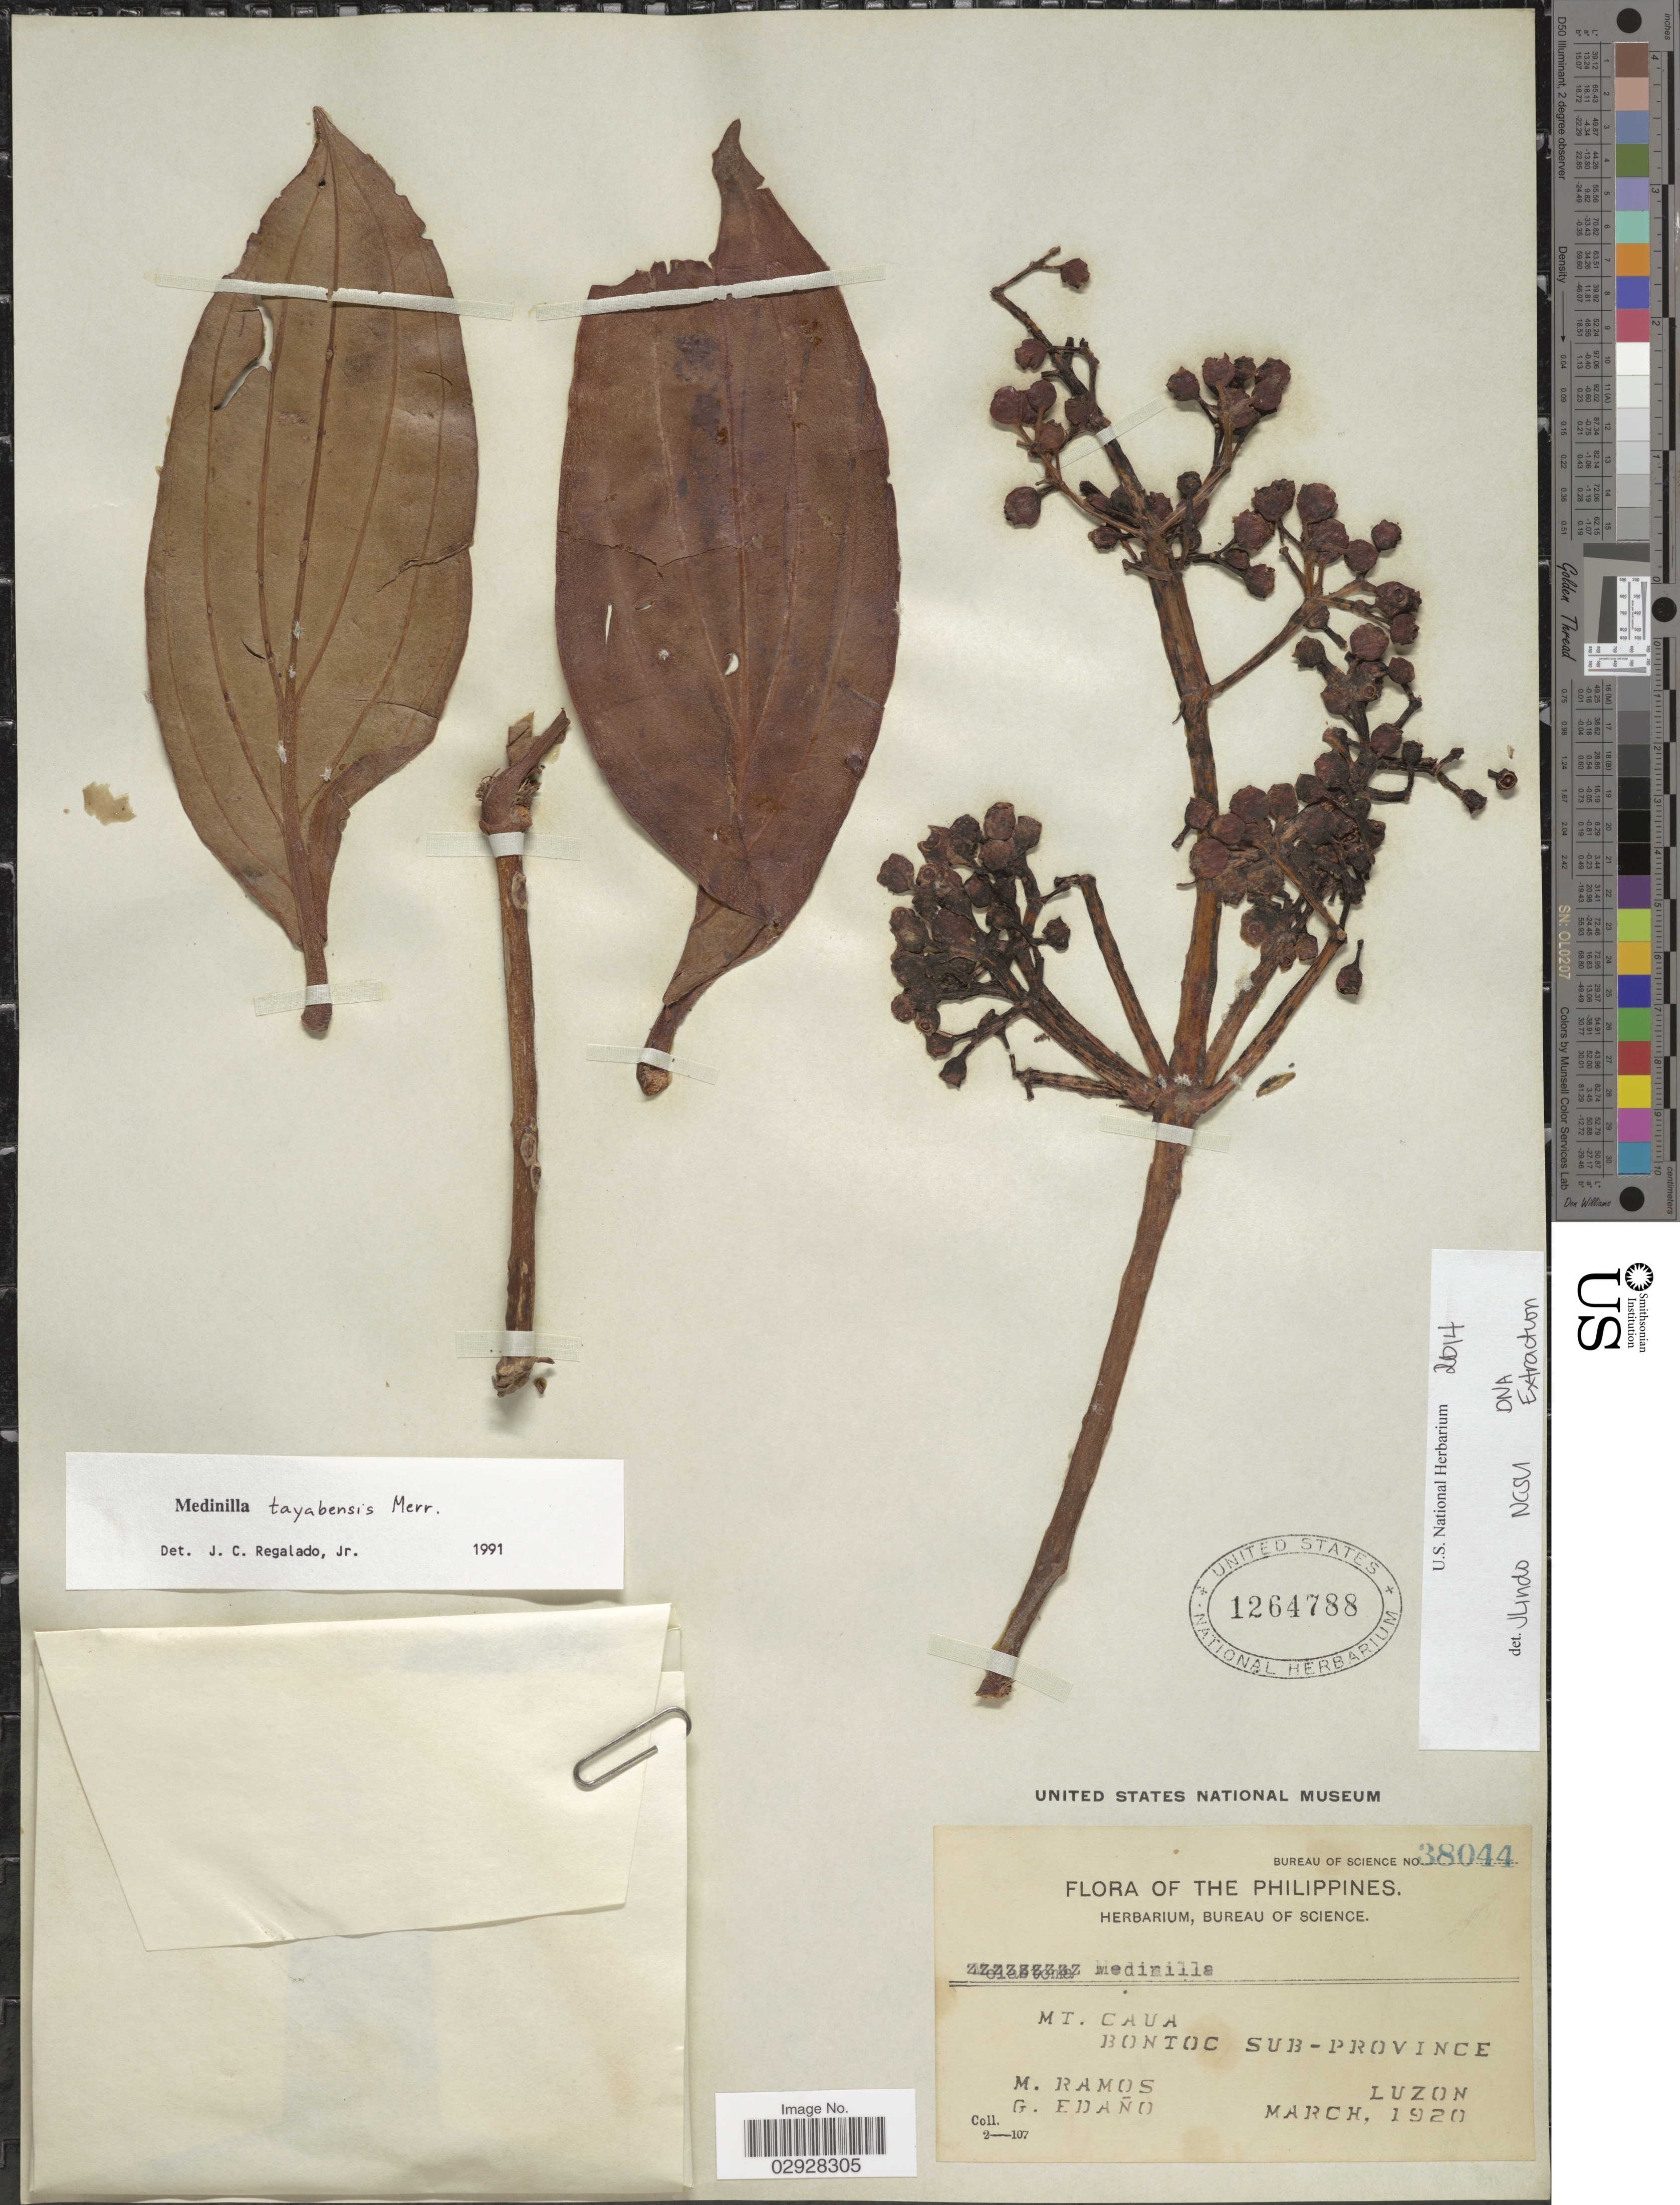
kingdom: Plantae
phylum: Tracheophyta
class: Magnoliopsida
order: Myrtales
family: Melastomataceae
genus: Medinilla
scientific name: Medinilla tayabensis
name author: Merr.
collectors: M. Ramos & G. Edaño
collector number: Bureau of Science 38044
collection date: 1920-03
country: Philippines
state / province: Cordillera (Administrative Region)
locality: Mt. Cauca, Bontoc Sub-Province, Luzon.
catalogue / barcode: US 1264788